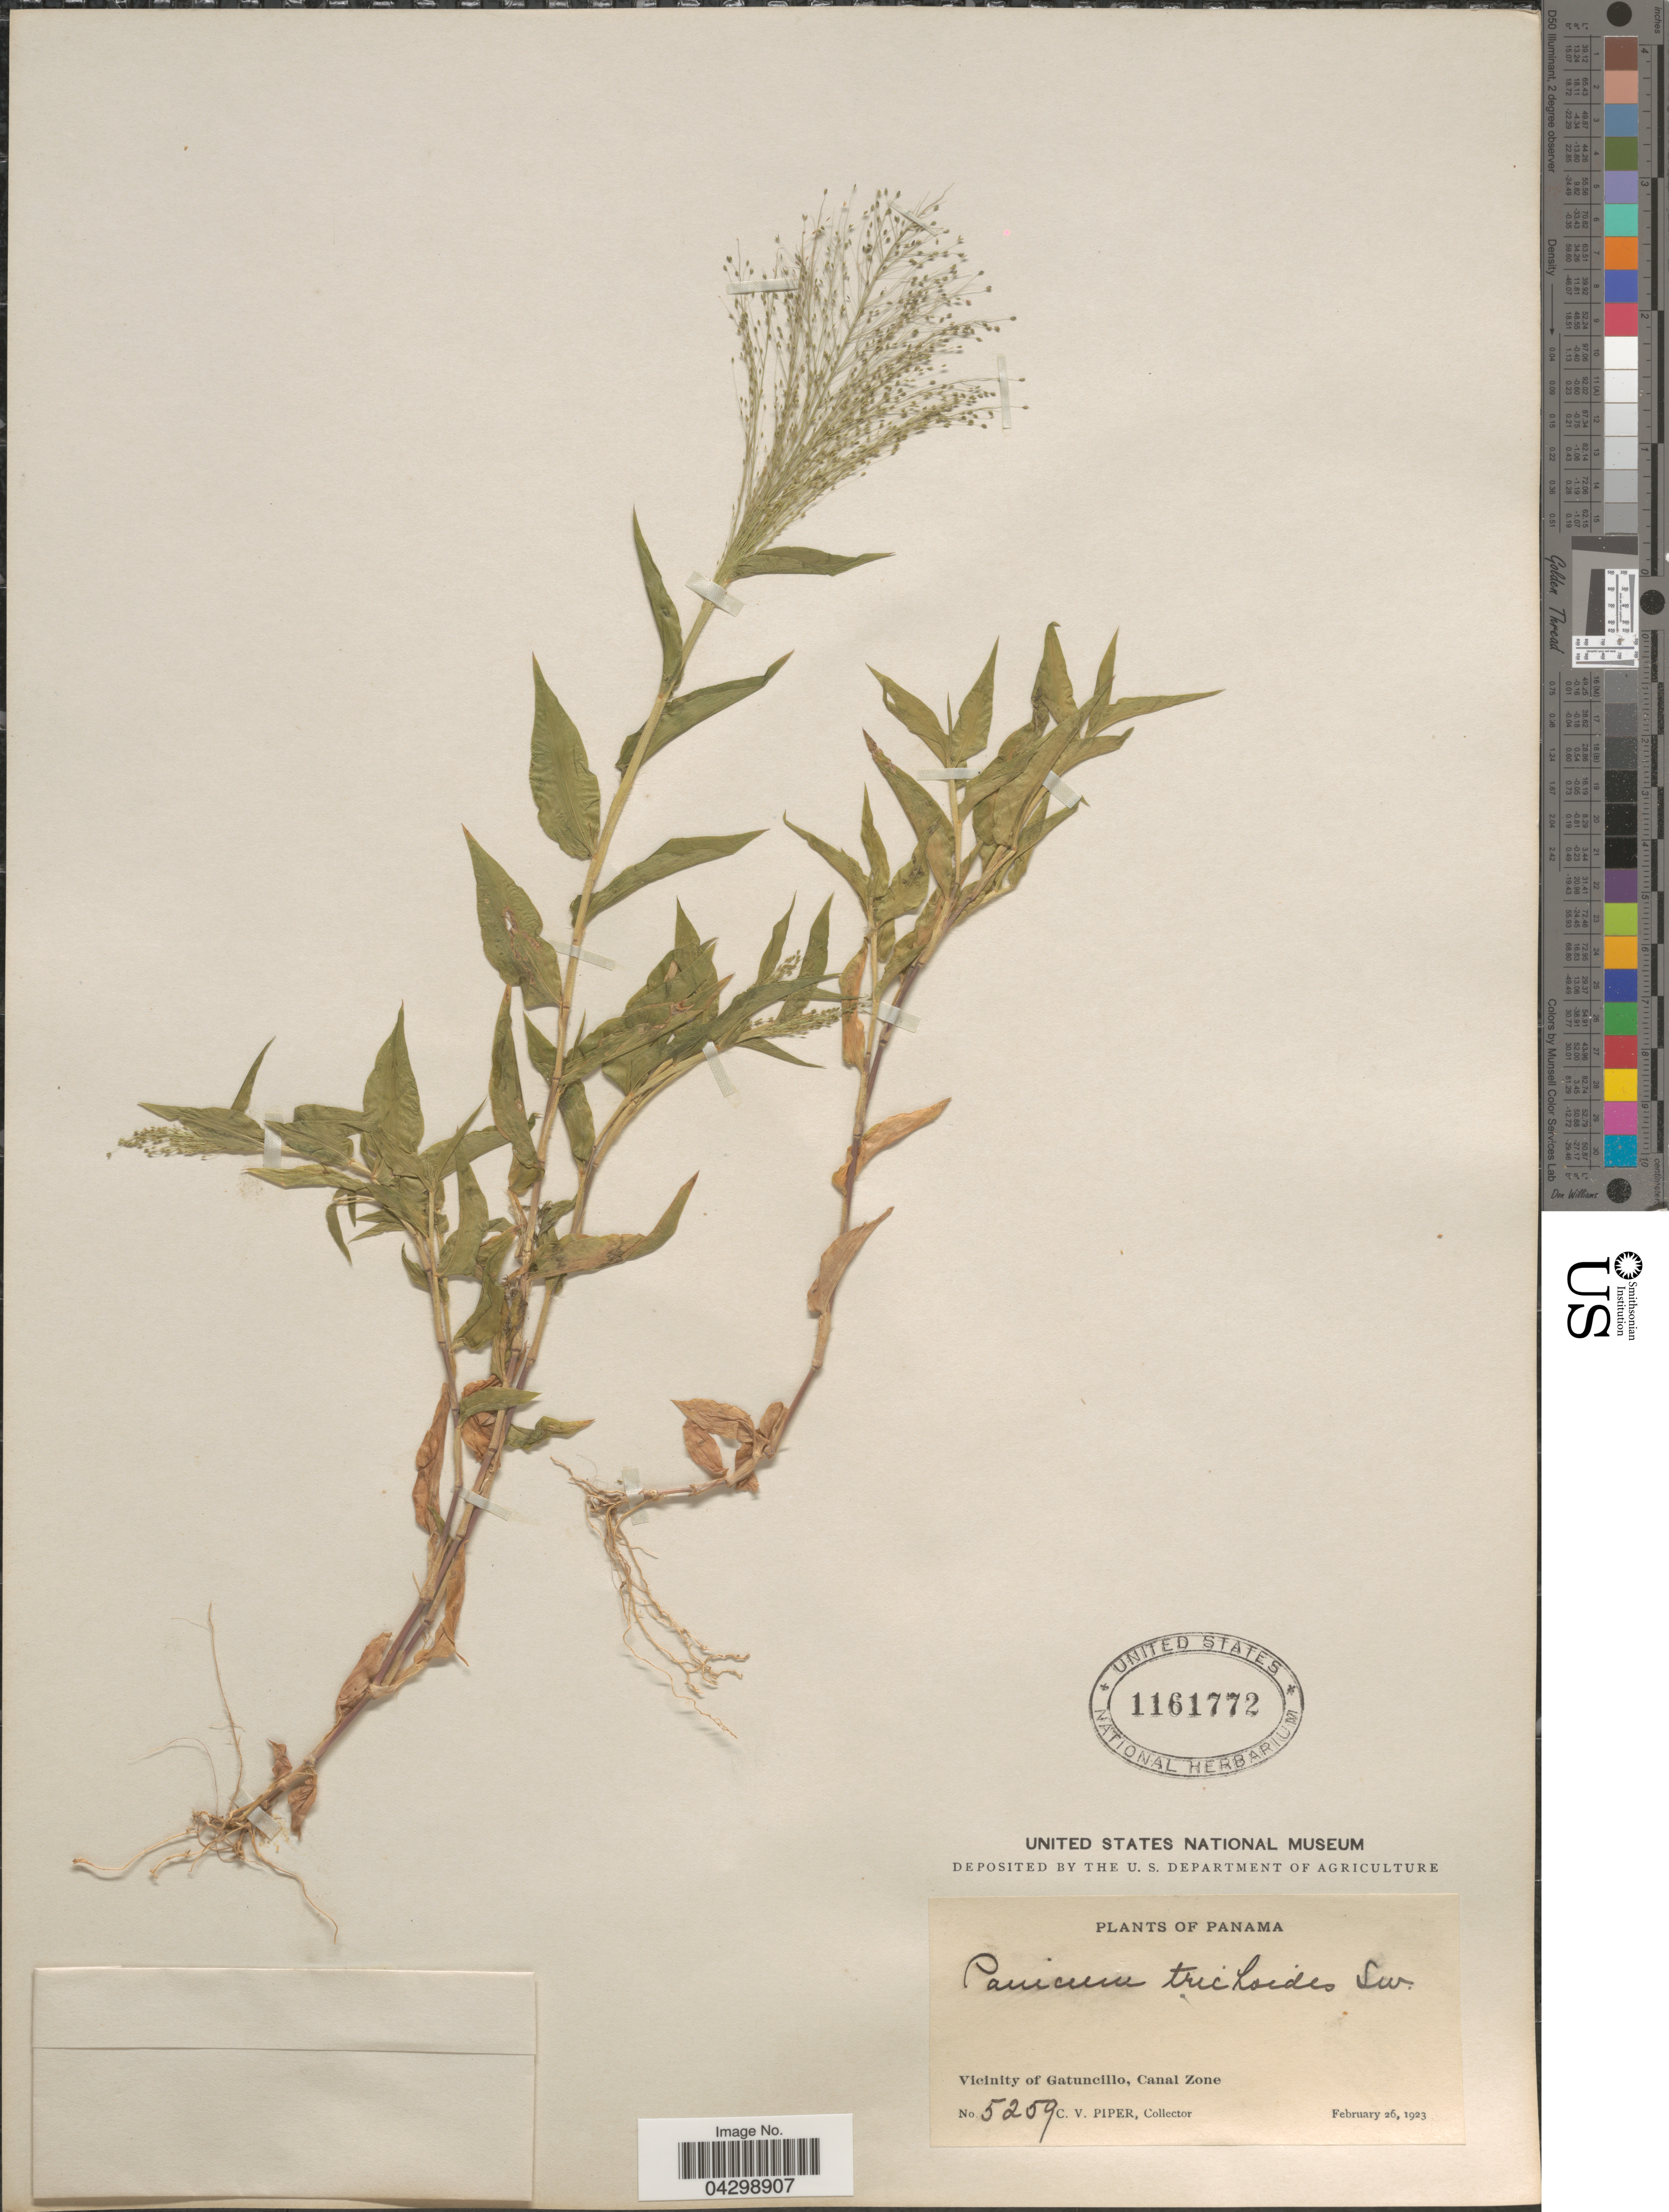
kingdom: Plantae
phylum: Tracheophyta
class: Liliopsida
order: Poales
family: Poaceae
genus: Panicum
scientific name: Panicum trichoides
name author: Sw.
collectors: C. V. Piper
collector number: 5259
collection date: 1923-02-26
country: Panama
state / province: Colón / Panamá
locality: Vicinity of Gatuncillo, Canal Zone.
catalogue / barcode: US 1161772